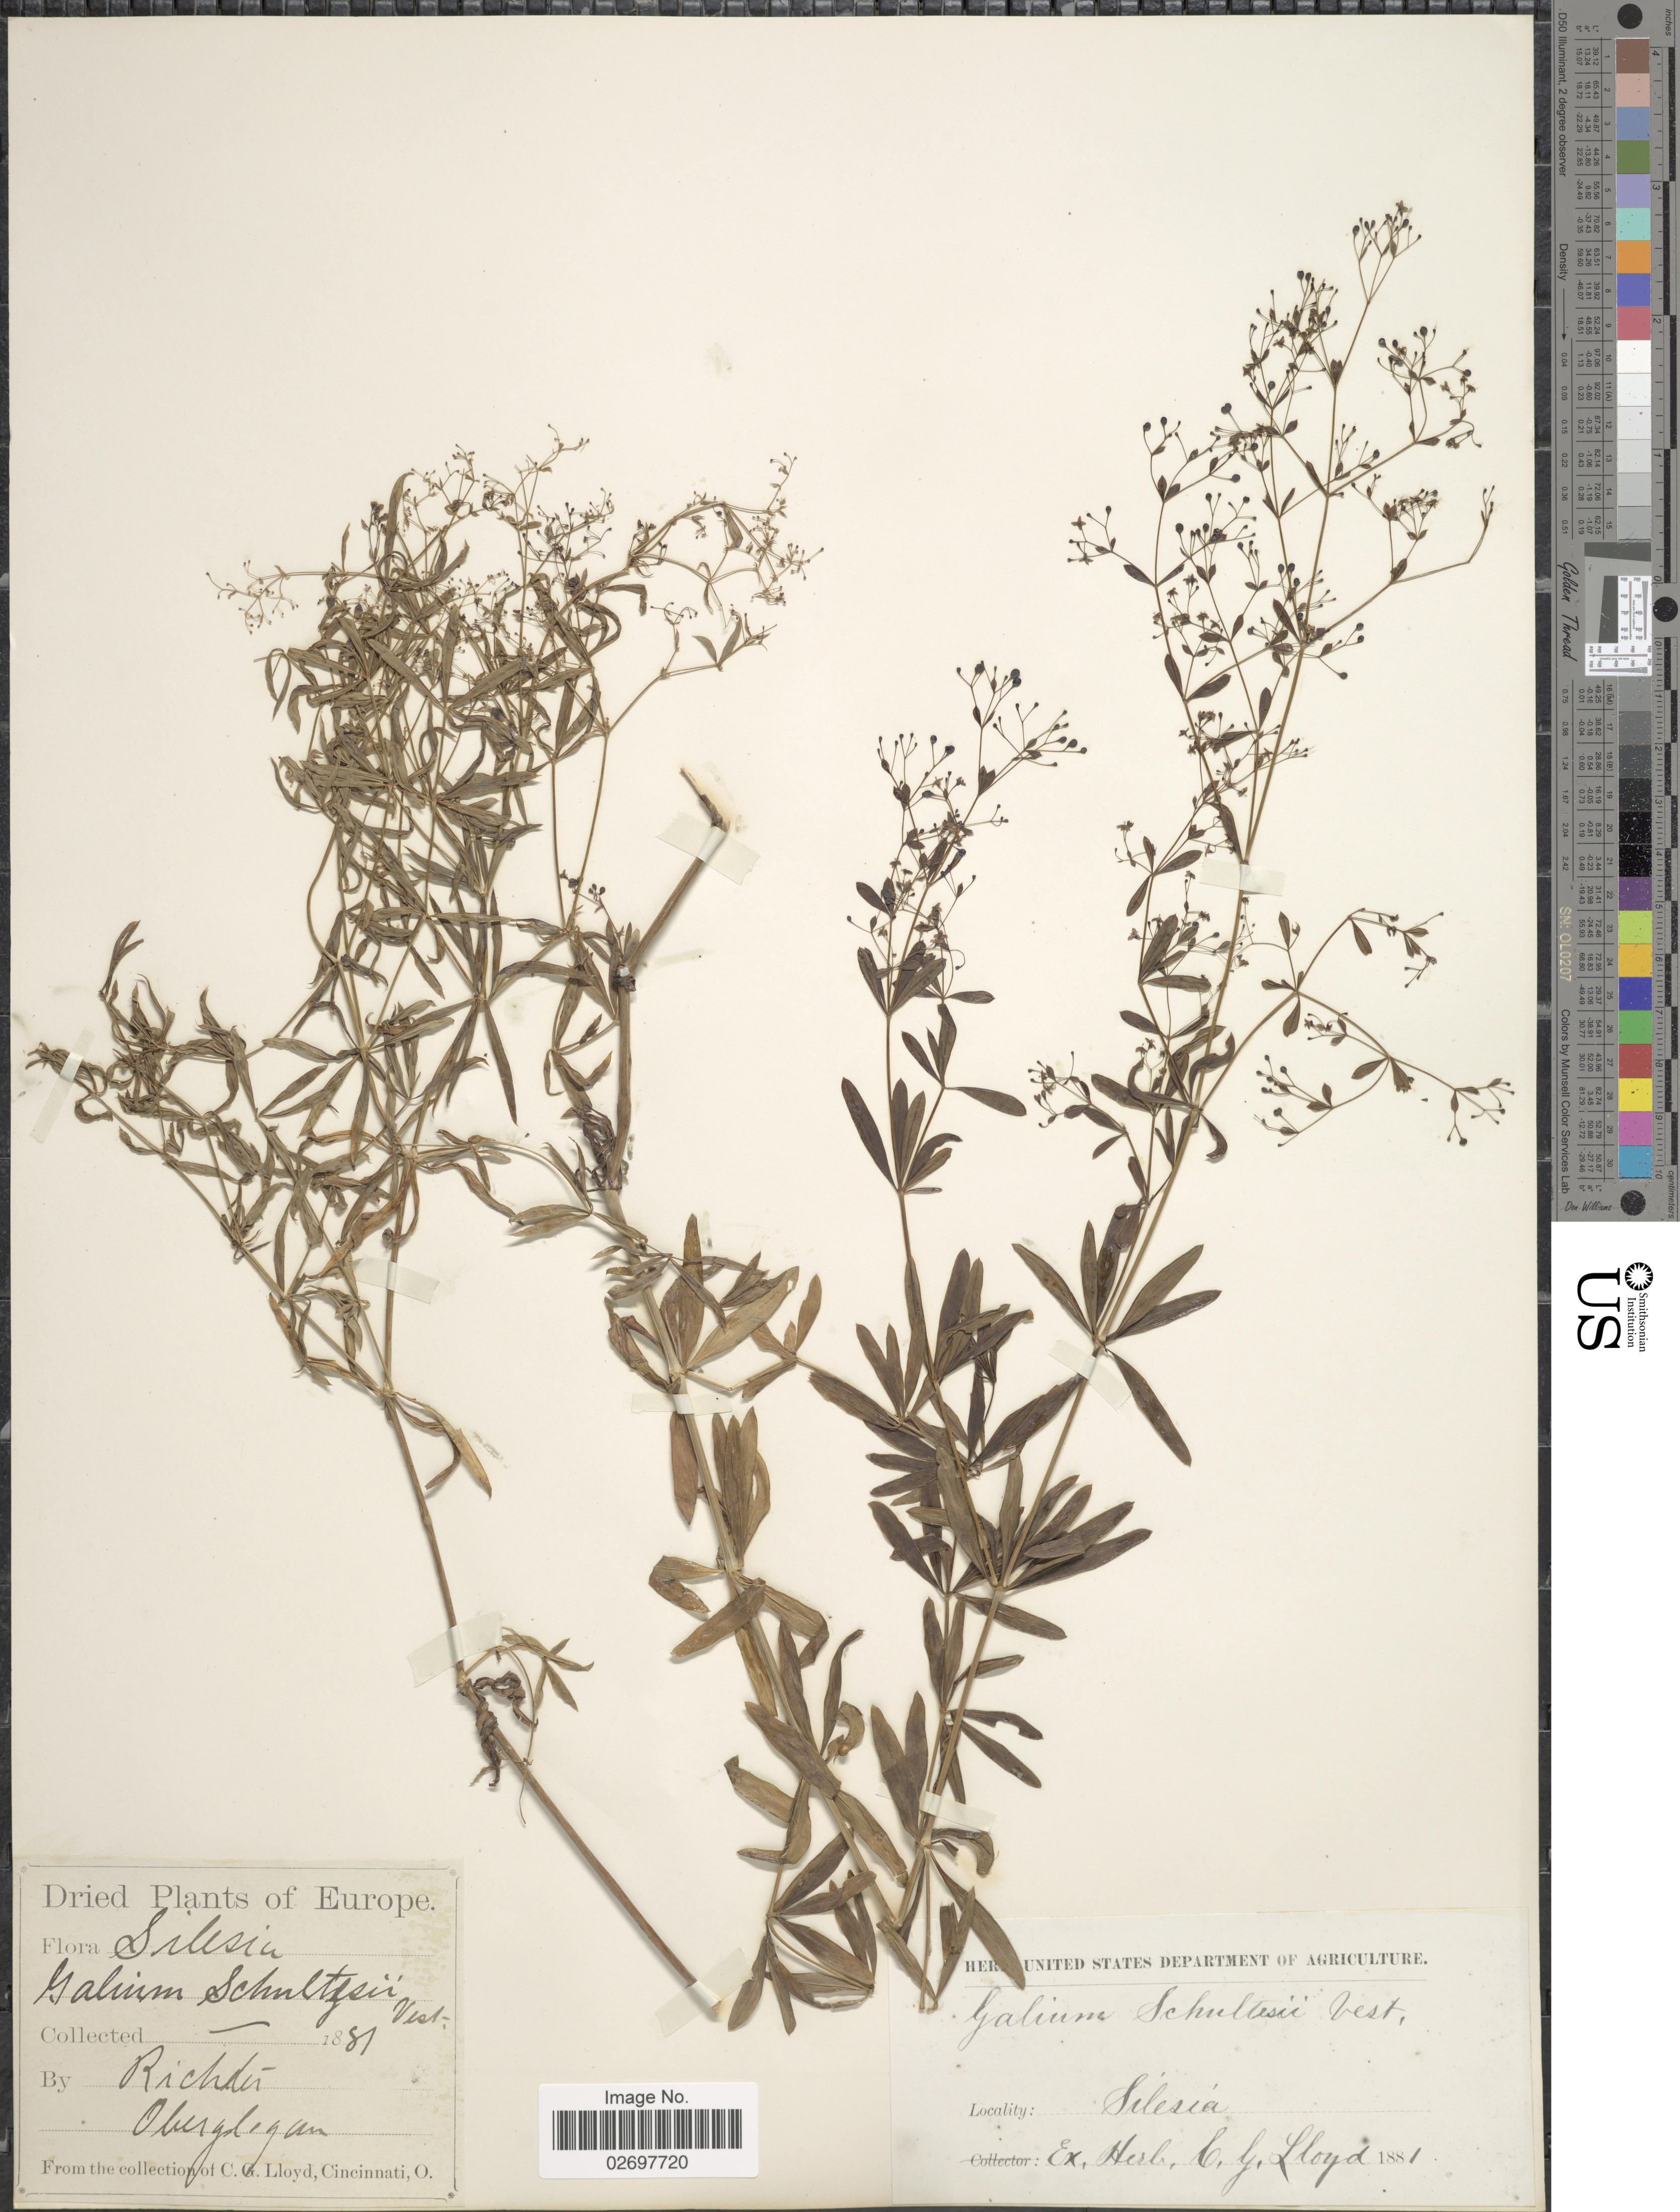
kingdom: Plantae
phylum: Tracheophyta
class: Magnoliopsida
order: Gentianales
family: Rubiaceae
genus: Galium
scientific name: Galium schultesii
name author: Vest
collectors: ex herb. C. G. Lloyd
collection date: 1881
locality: Silesia, Richter Obergelogen [interpreted]